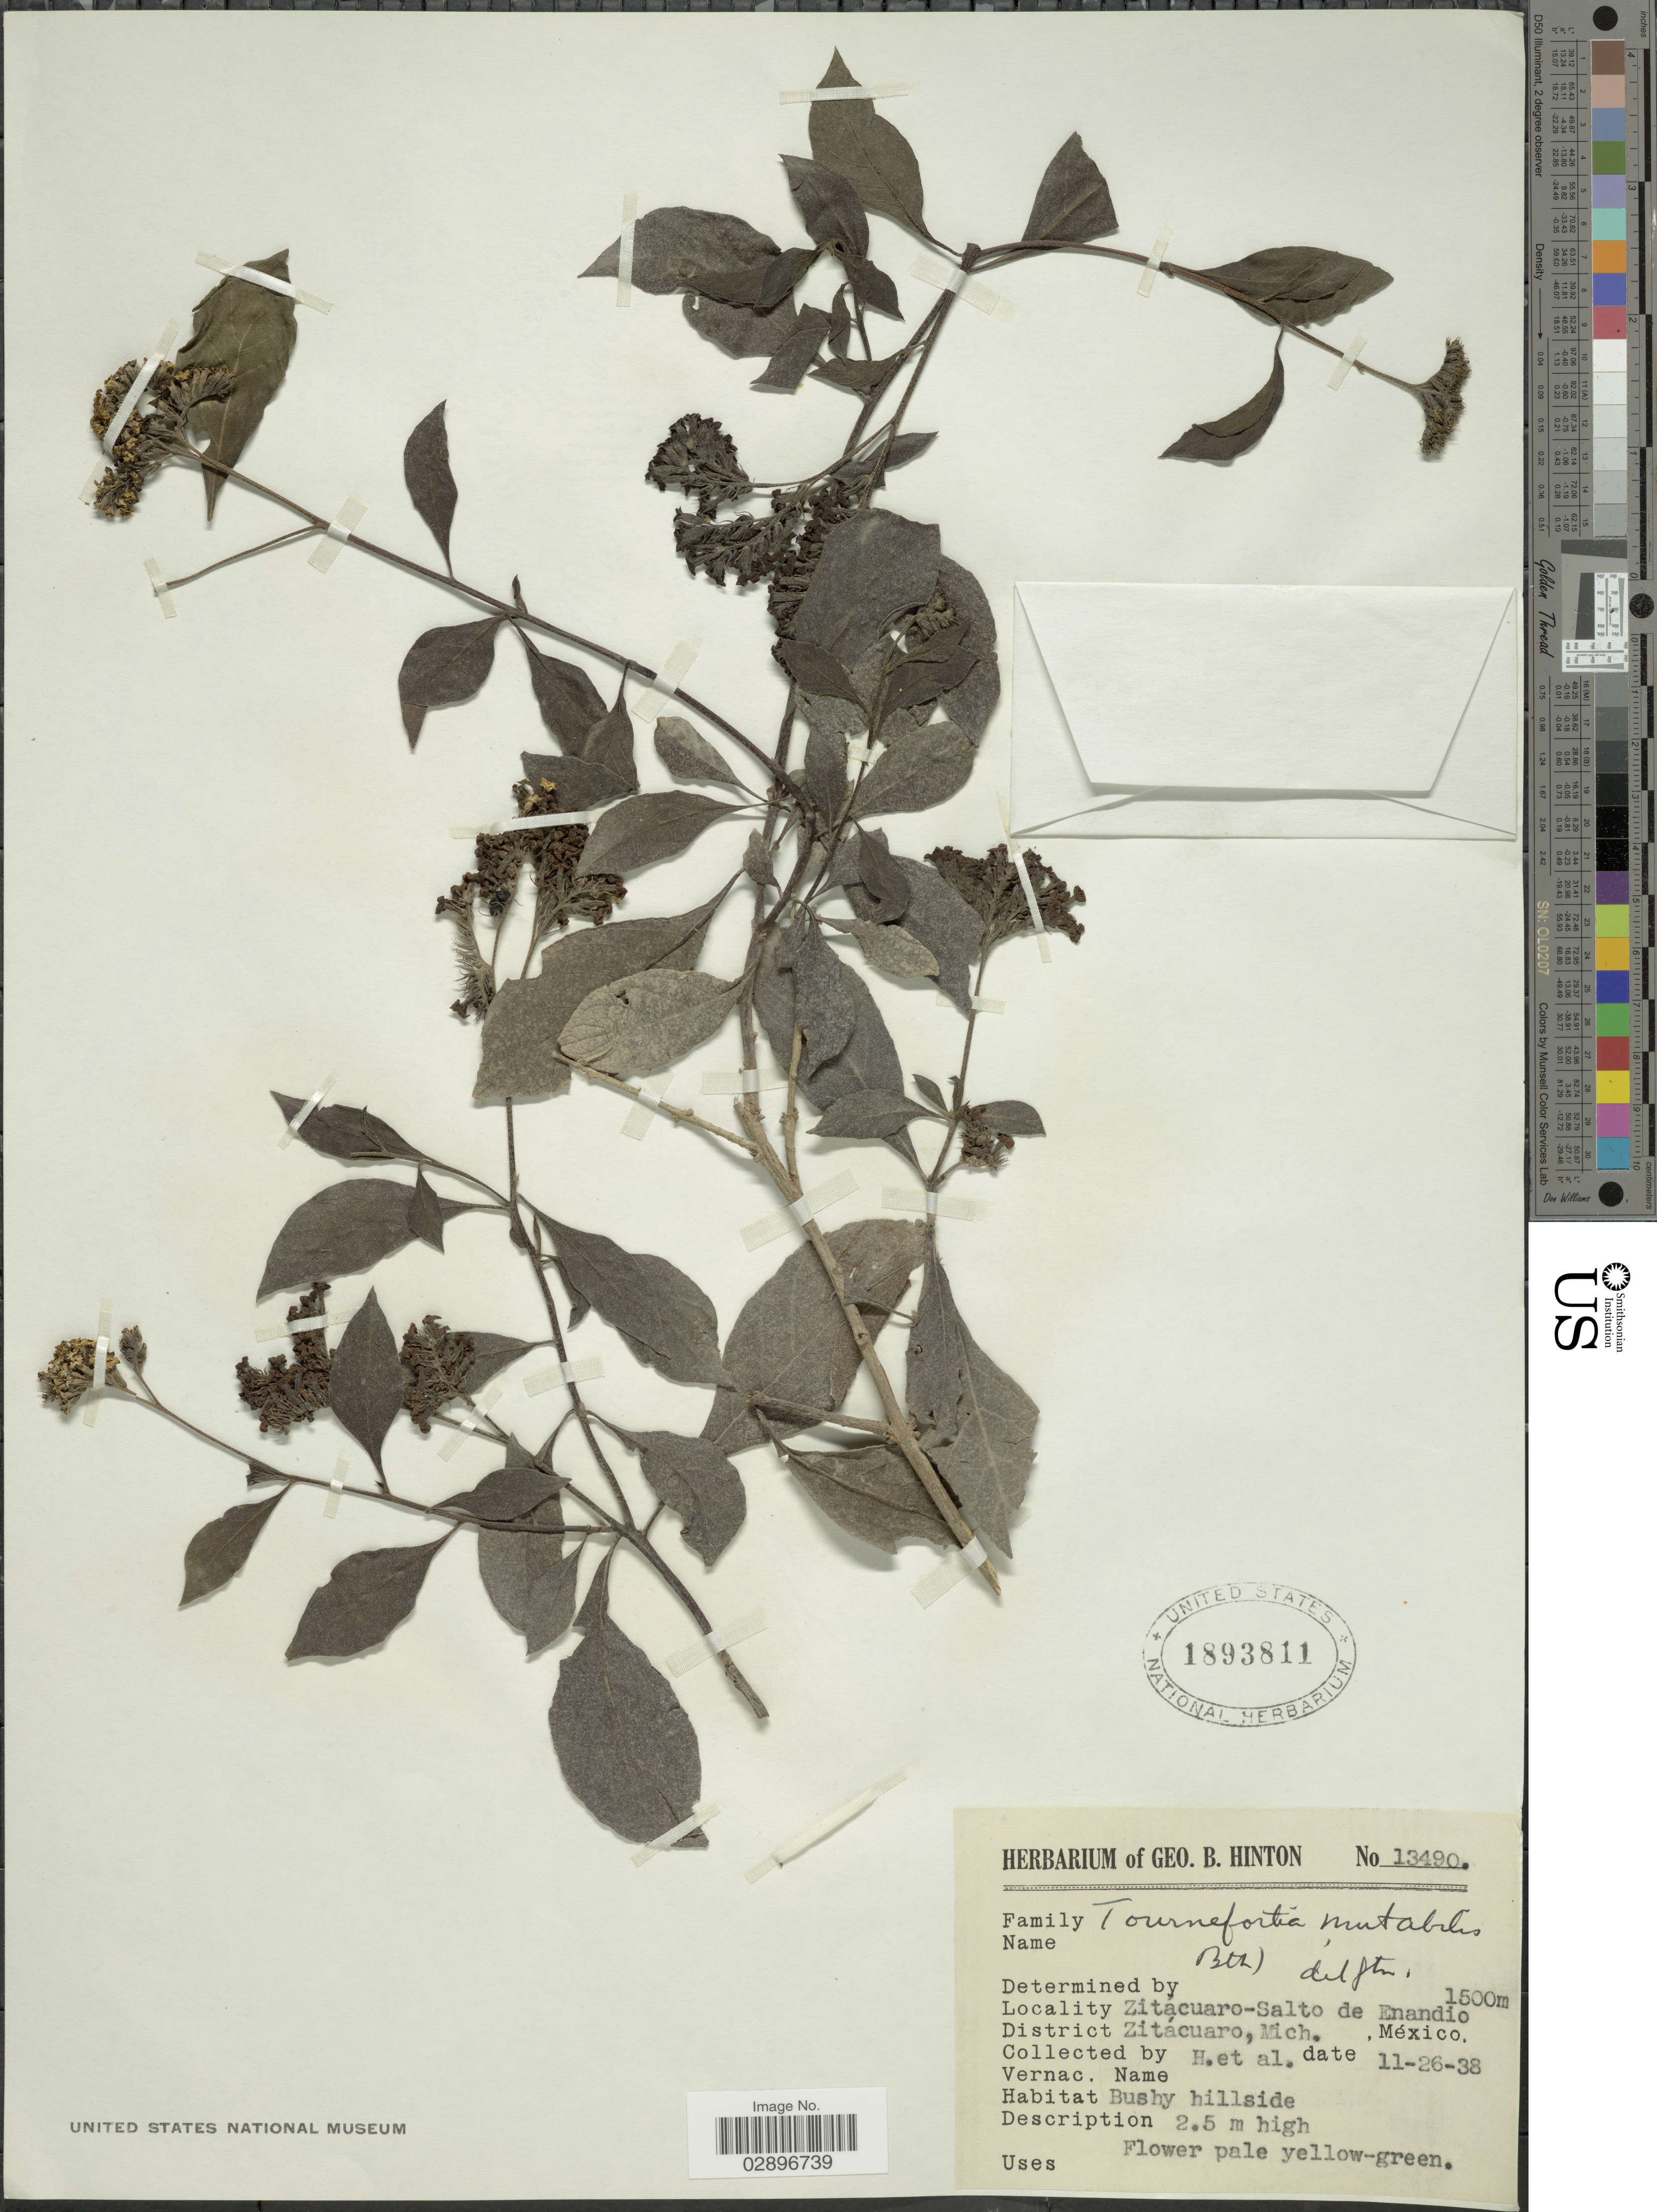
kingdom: Plantae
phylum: Tracheophyta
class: Magnoliopsida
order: Boraginales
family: Heliotropiaceae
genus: Tournefortia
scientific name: Tournefortia mutabilis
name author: Vent.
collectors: G. B. Hinton & et al.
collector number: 13490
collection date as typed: Transcribed d/m/y: 26/11/38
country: Mexico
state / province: Michoacán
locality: Zitácuaro-Salto de Enandio. District Zitácuaro.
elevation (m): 1500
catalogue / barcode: US 1893811